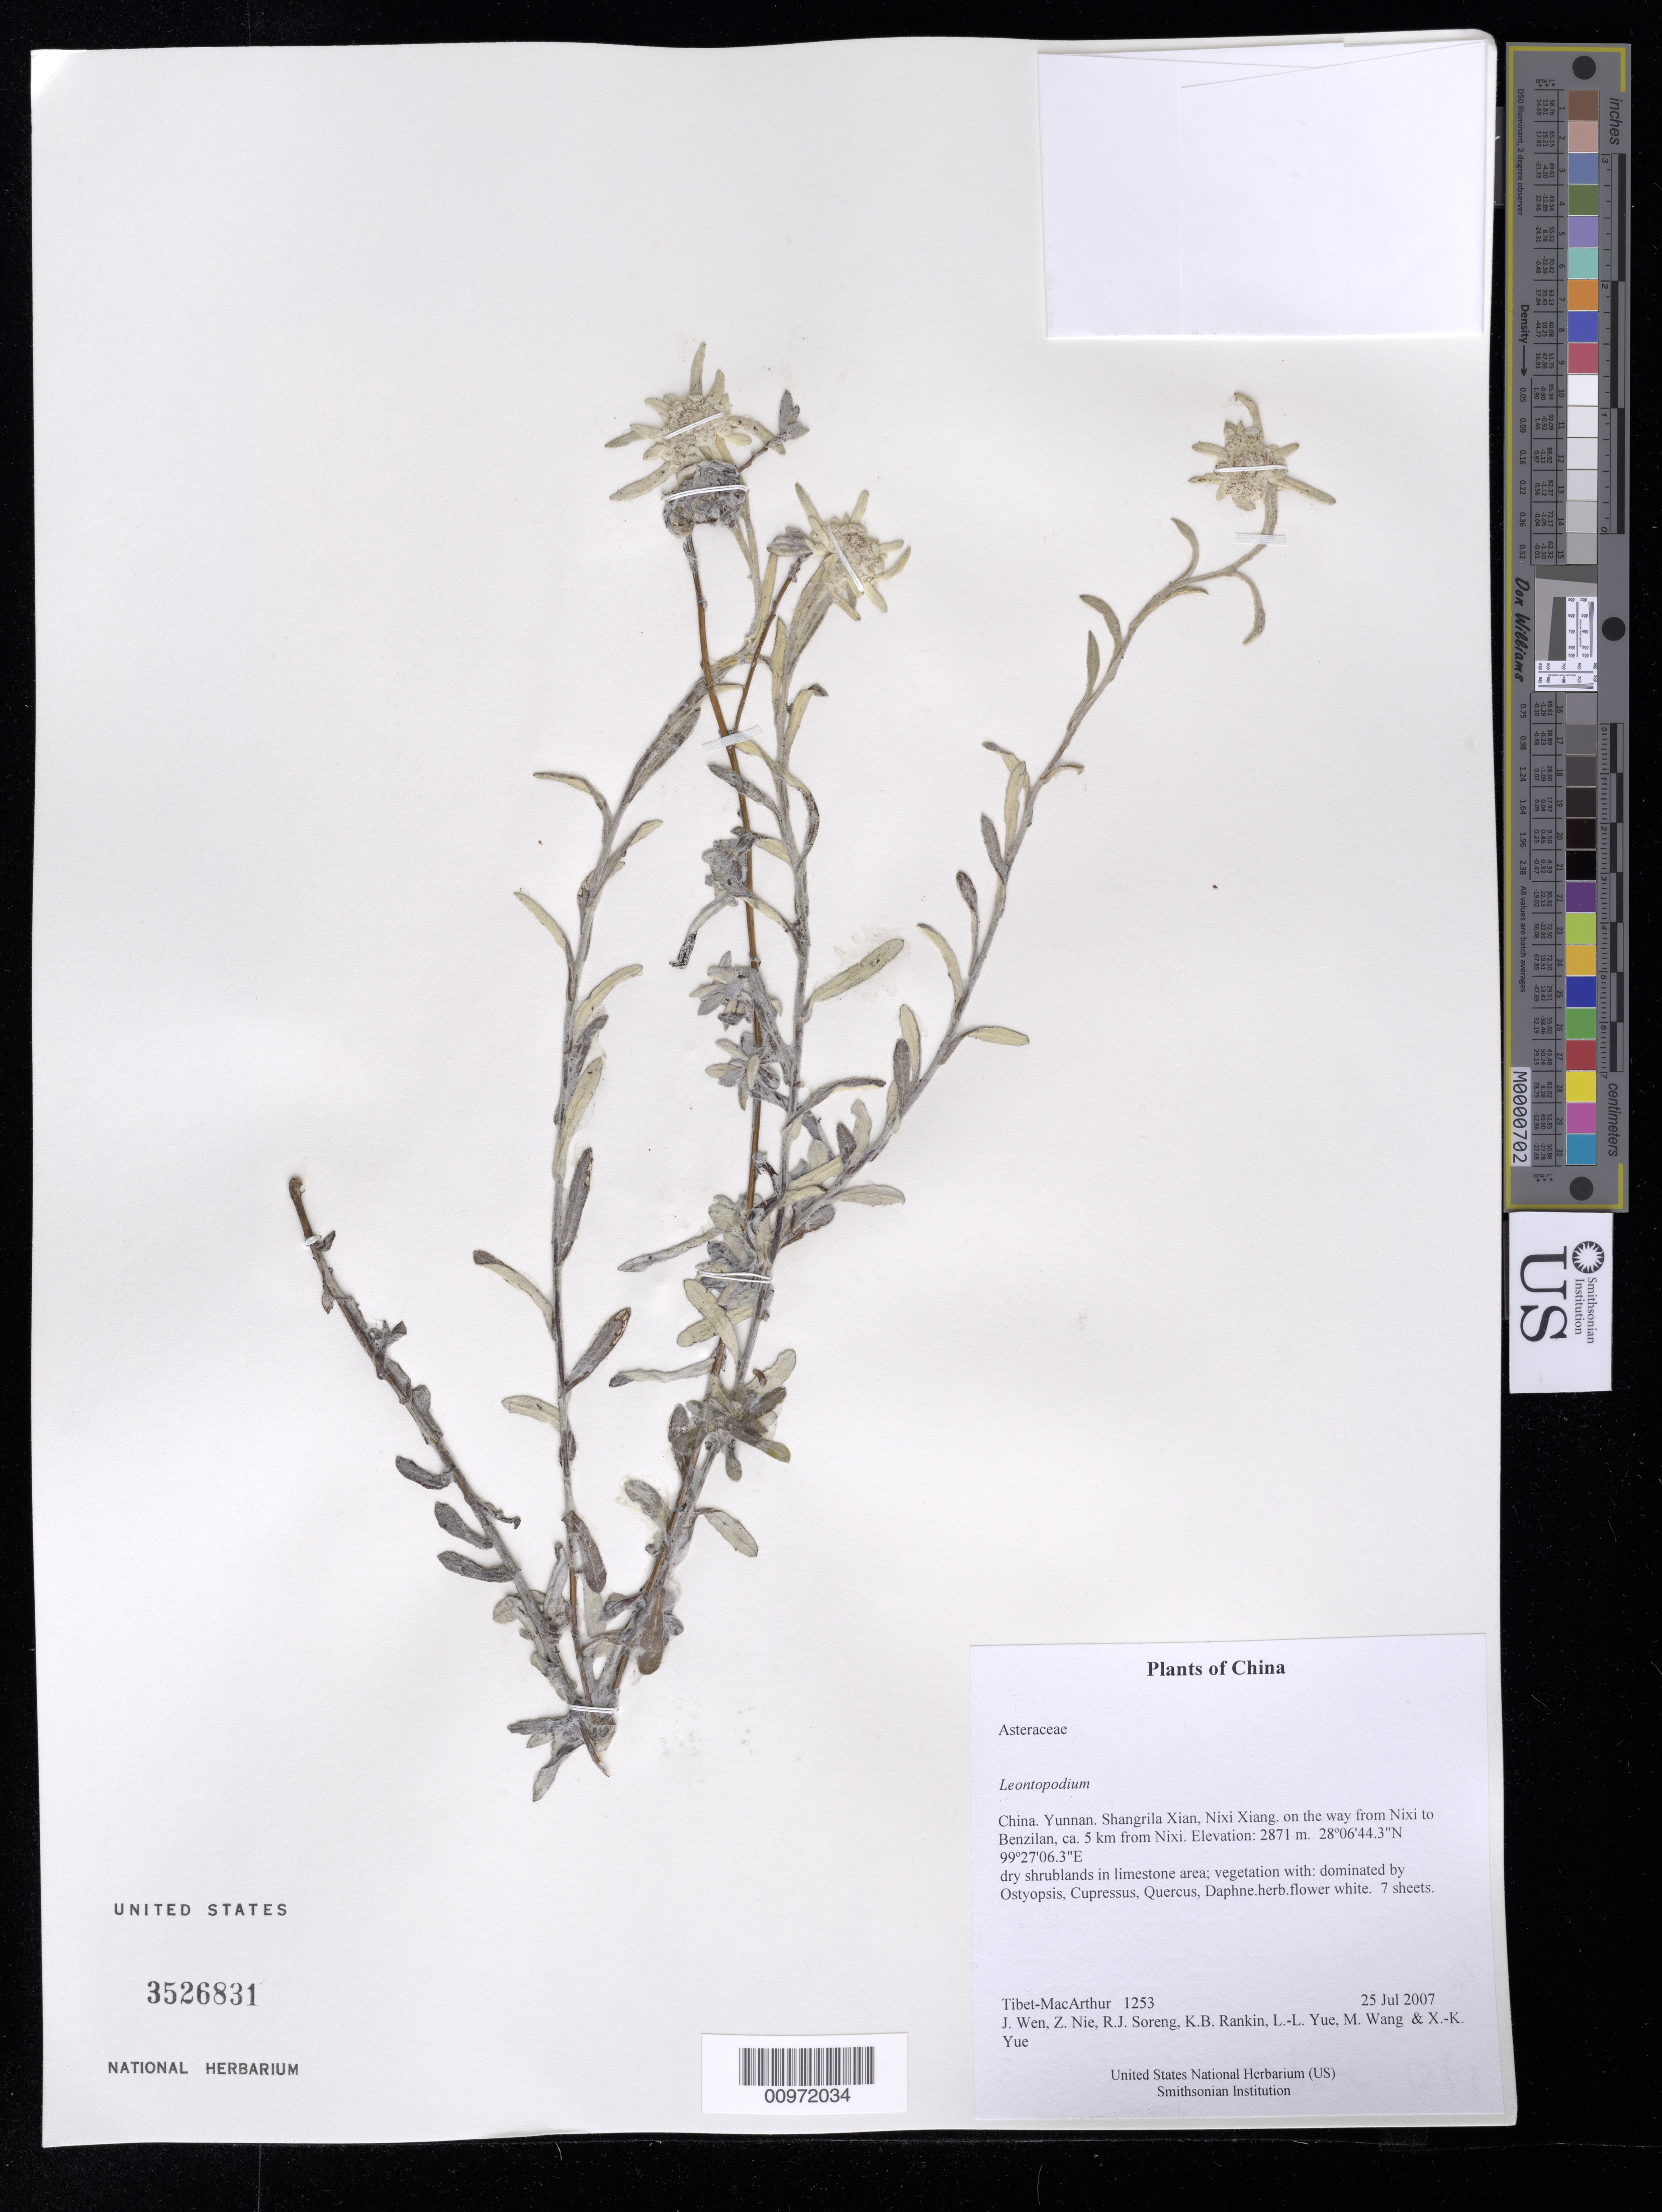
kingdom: Plantae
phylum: Tracheophyta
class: Magnoliopsida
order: Asterales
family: Asteraceae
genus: Leontopodium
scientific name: Leontopodium sp.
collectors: Tibet-MacArthur, J. Wen, Z. Nie, R. J. Soreng, K. Rankin, L. Yue, M. Wang & X. Yue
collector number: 1253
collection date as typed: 25 Jul 2007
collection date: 2007-07-25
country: China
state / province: Yunnan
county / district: Shangrila Xian, Nixi Xiang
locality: on the way from Nixi to Benzilan, ca. 5 km from Nixi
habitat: dry shrublands in limestone area; vegetation with: dominated by Ostyopsis, Cupressus, Quercus, Daphne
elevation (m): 2871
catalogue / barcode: US 3526831